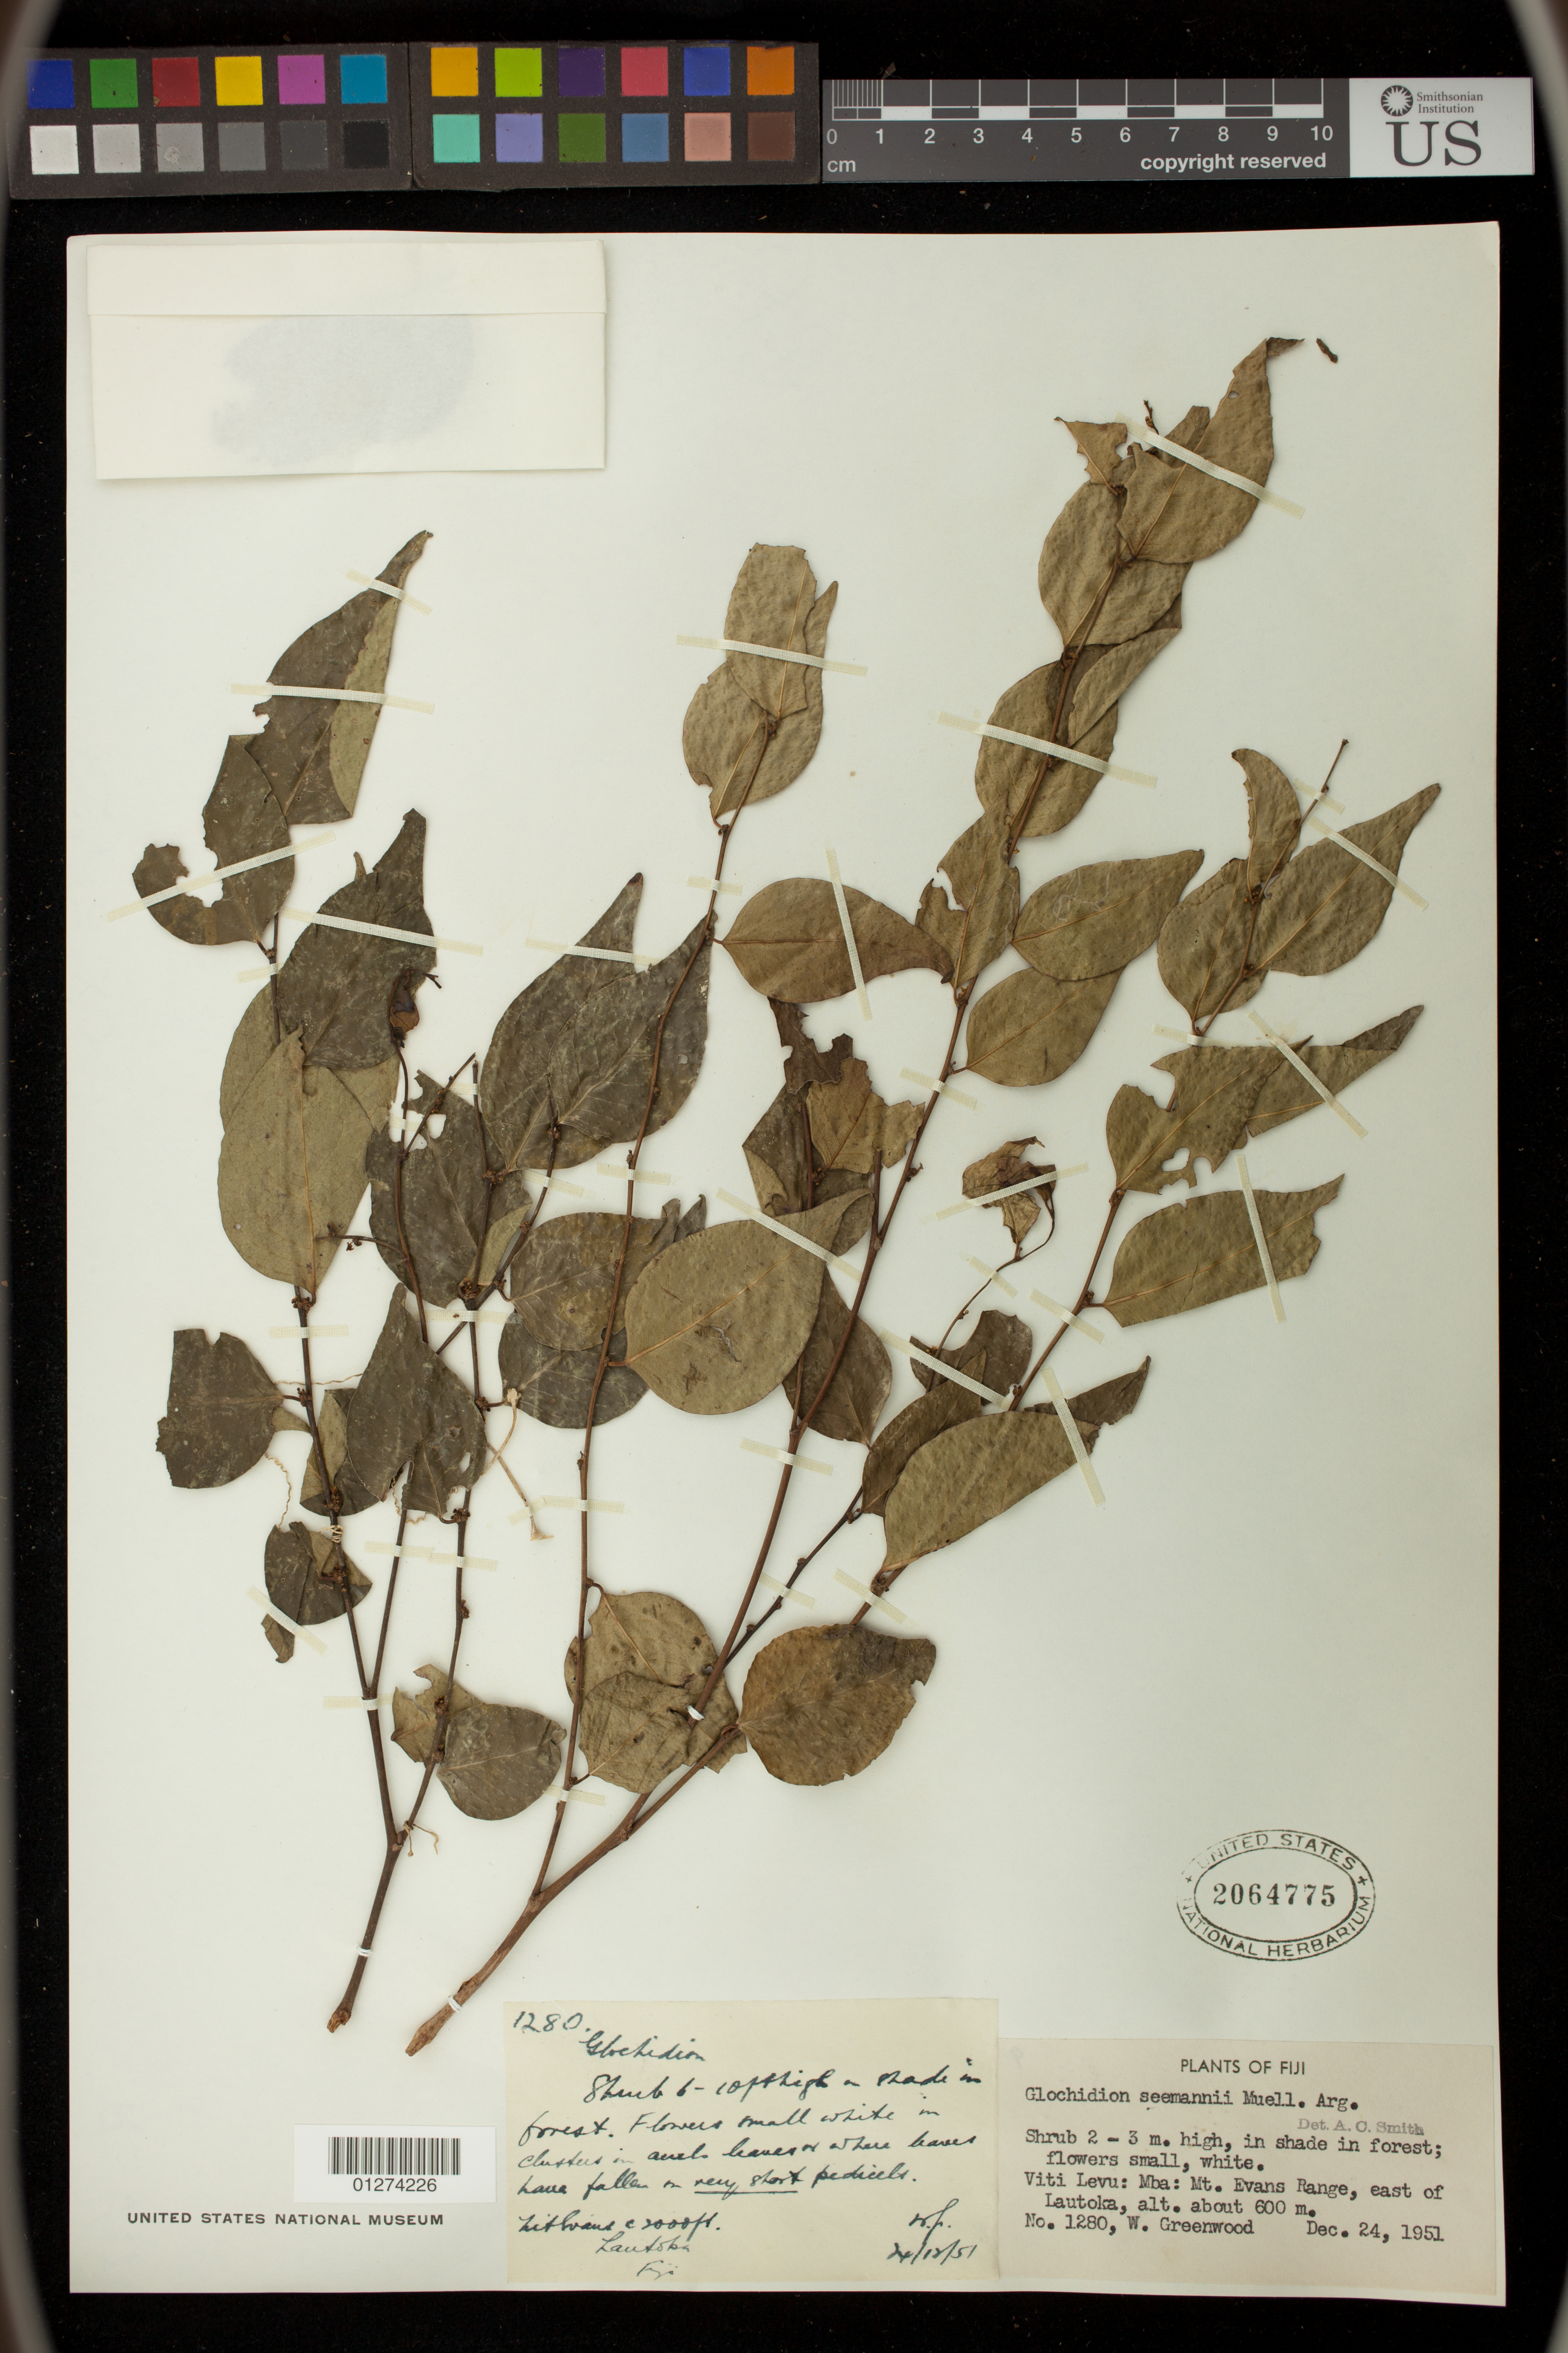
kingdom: Plantae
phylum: Tracheophyta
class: Magnoliopsida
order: Malpighiales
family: Phyllanthaceae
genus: Phyllanthus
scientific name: Phyllanthus seemannii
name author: (Müll. Arg.) Müll. Arg.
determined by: Wagner, W. L., (BOT), Smithsonian Institution - National Museum of Natural History (UNITED STATES)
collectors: W. Greenwood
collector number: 1280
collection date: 1951-12-24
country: Fiji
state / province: Western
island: Viti Levu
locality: Mba: Mt. Evans Range, east of Lautoka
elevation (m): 600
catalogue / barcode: US 2064775